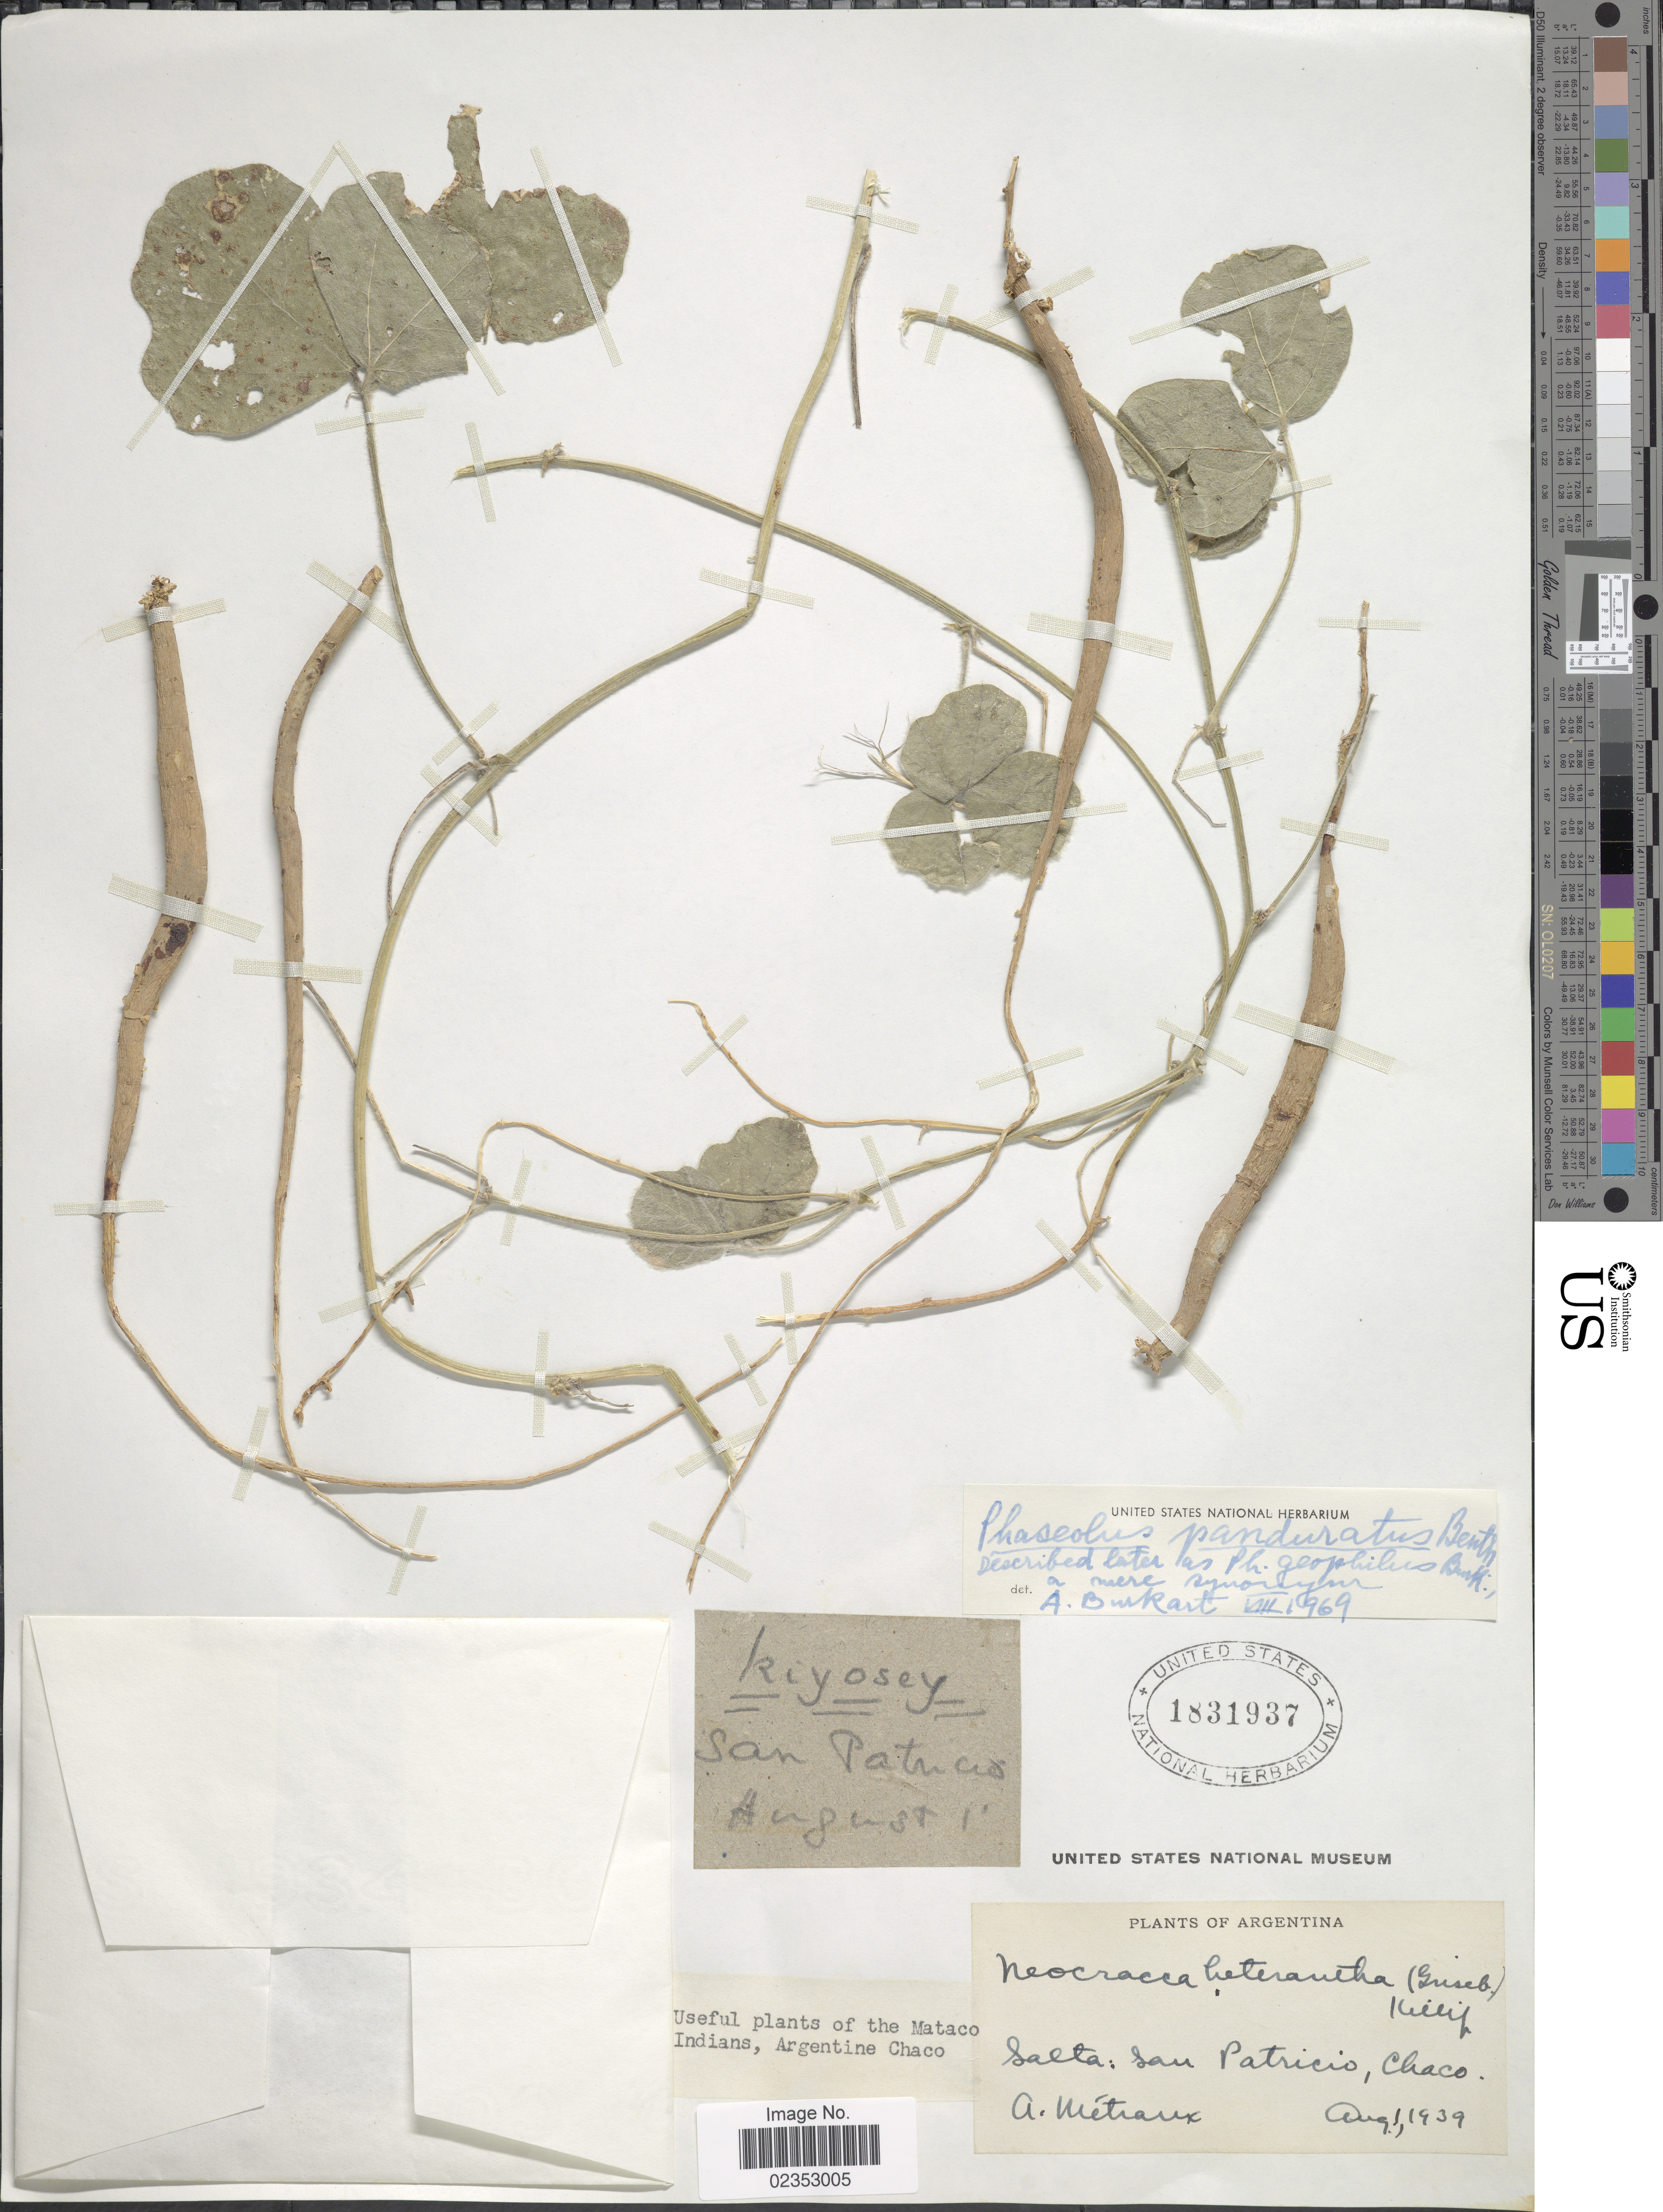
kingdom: Plantae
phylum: Tracheophyta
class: Magnoliopsida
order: Fabales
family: Fabaceae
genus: Macroptilium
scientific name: Macroptilium panduratum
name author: (Benth.) Maréchal & Baudet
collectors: A. Metraux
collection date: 1939-08-01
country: Argentina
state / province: Salta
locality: San Patricio, Chaco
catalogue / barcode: US 1831937